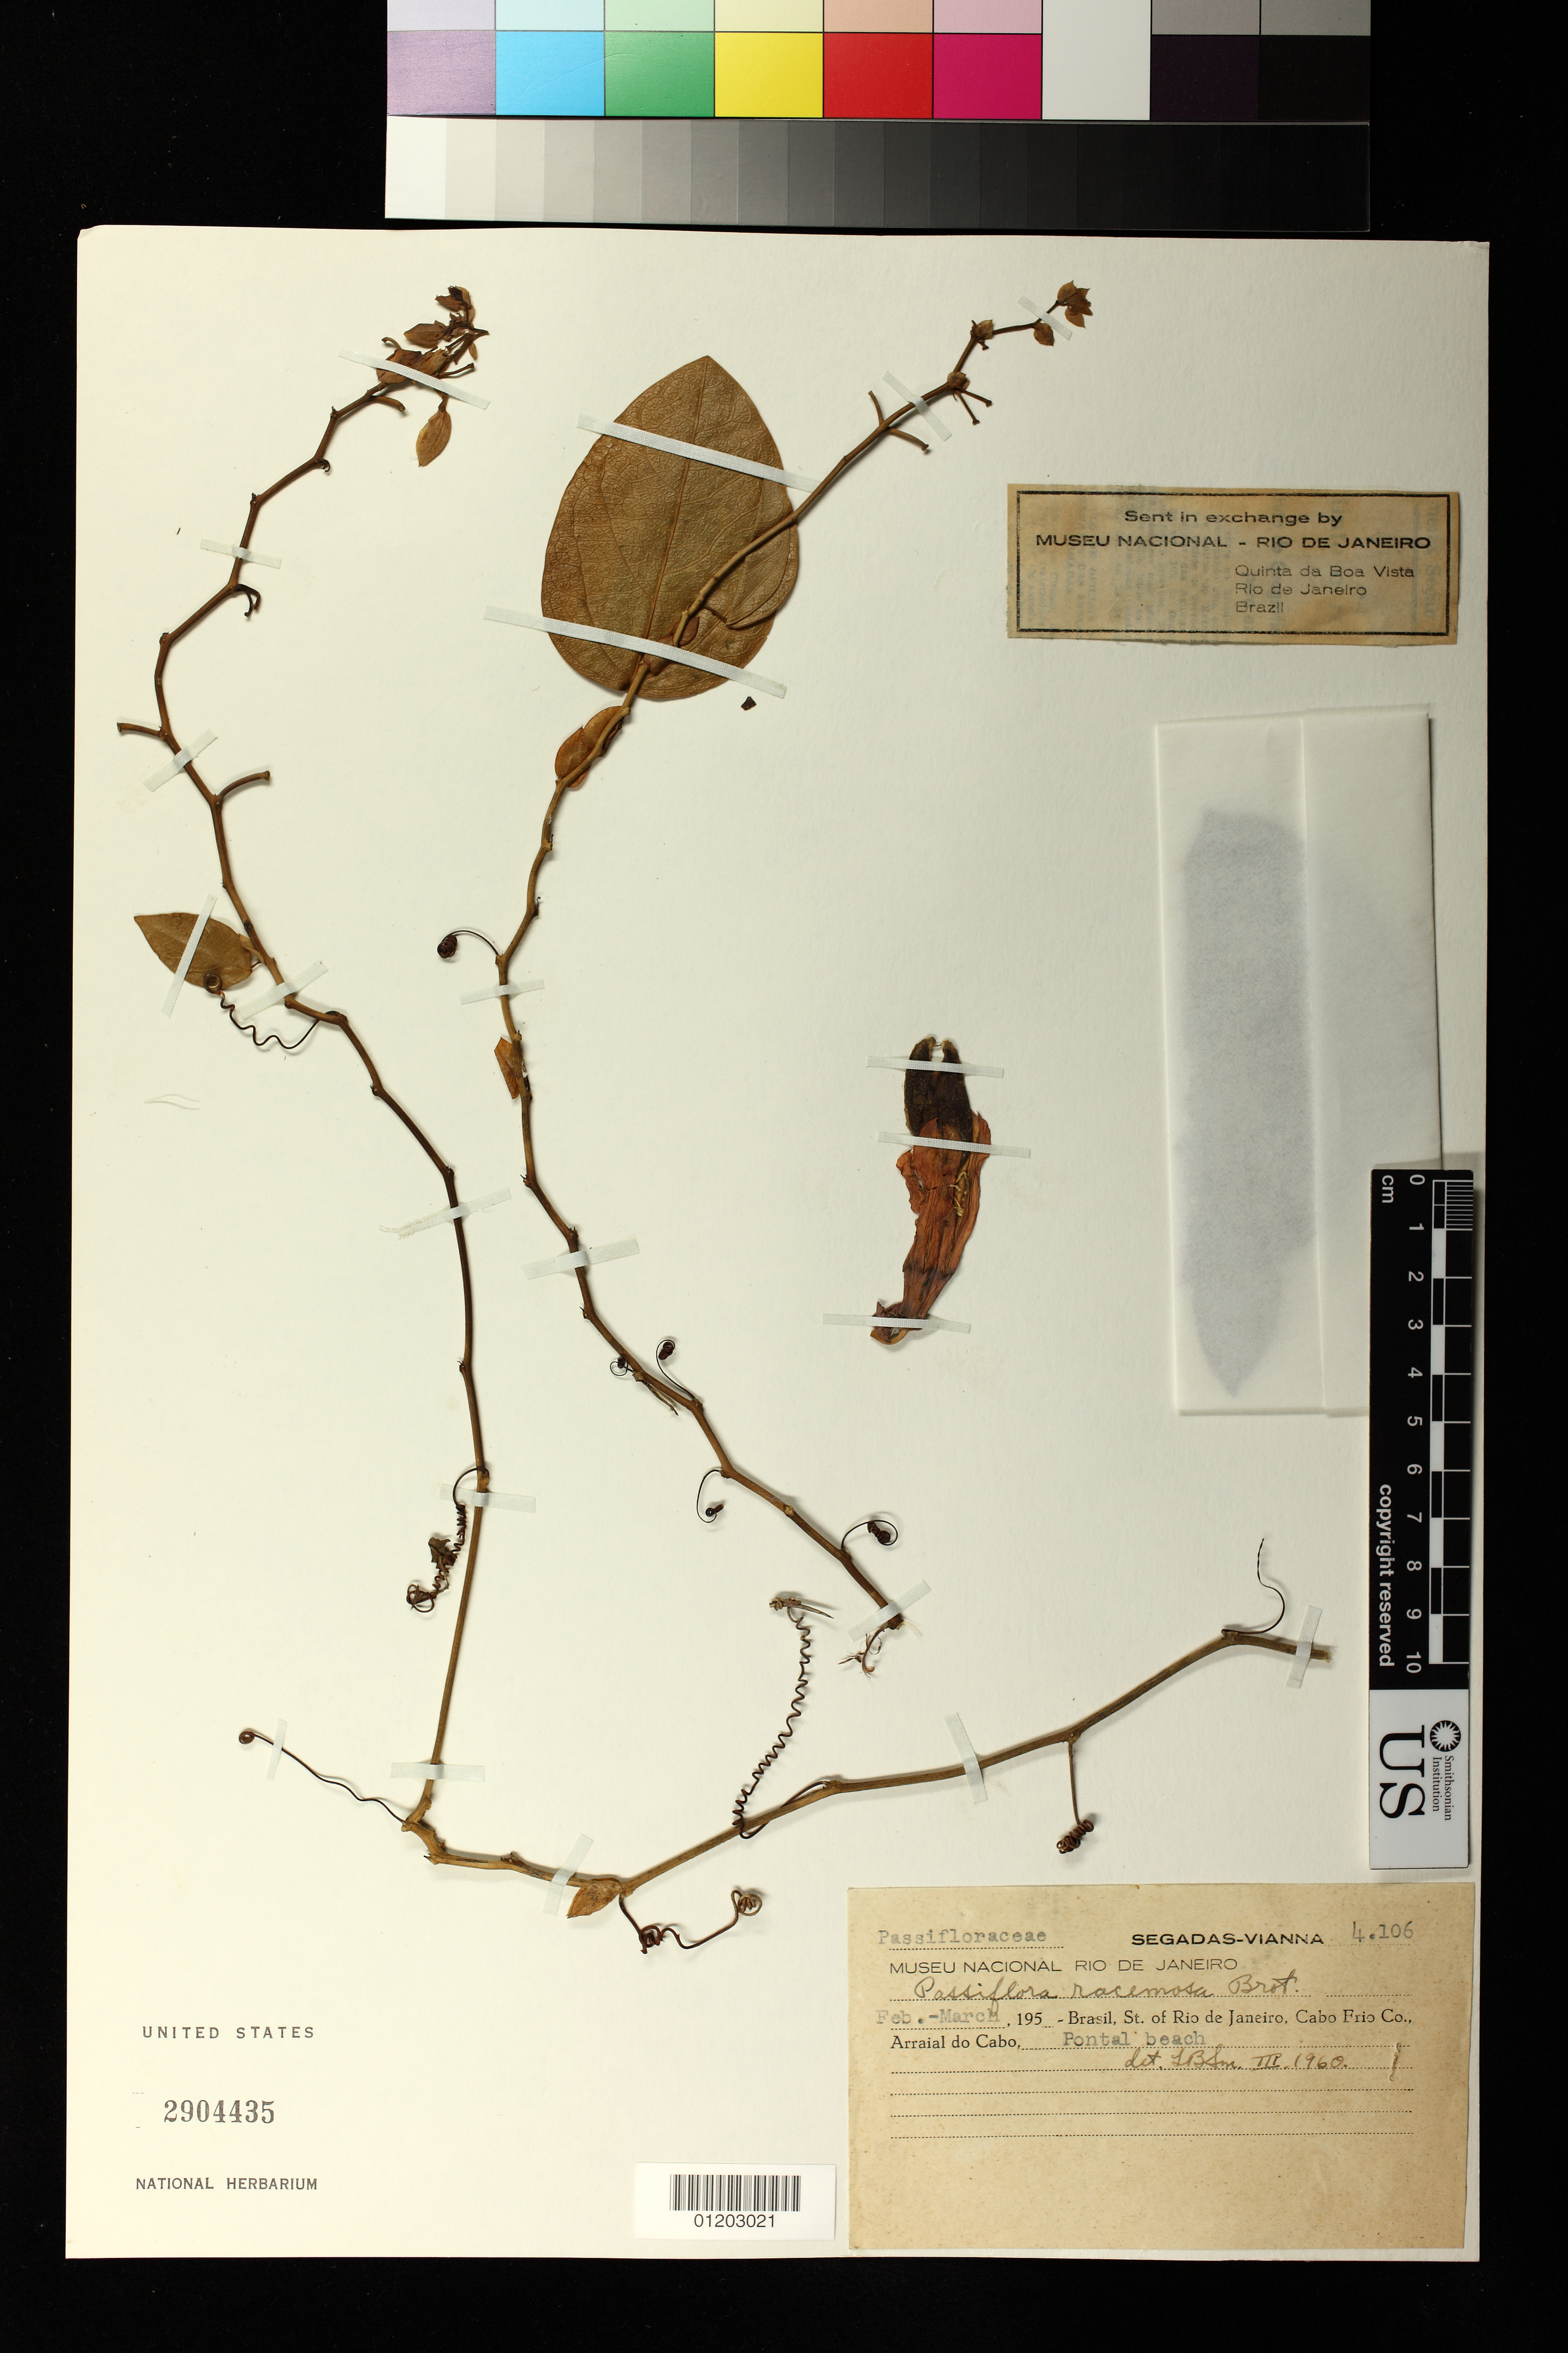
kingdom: Plantae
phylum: Tracheophyta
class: Magnoliopsida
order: Malpighiales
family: Passifloraceae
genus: Passiflora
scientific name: Passiflora racemosa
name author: Brot.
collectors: F. Segadas-Vianna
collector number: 4.106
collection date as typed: Feb 195- to -- Mar 195-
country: Brazil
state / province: Rio de Janeiro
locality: "Arraial do Cabo, Pontal Beach". Cabo Frio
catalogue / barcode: US 2904435